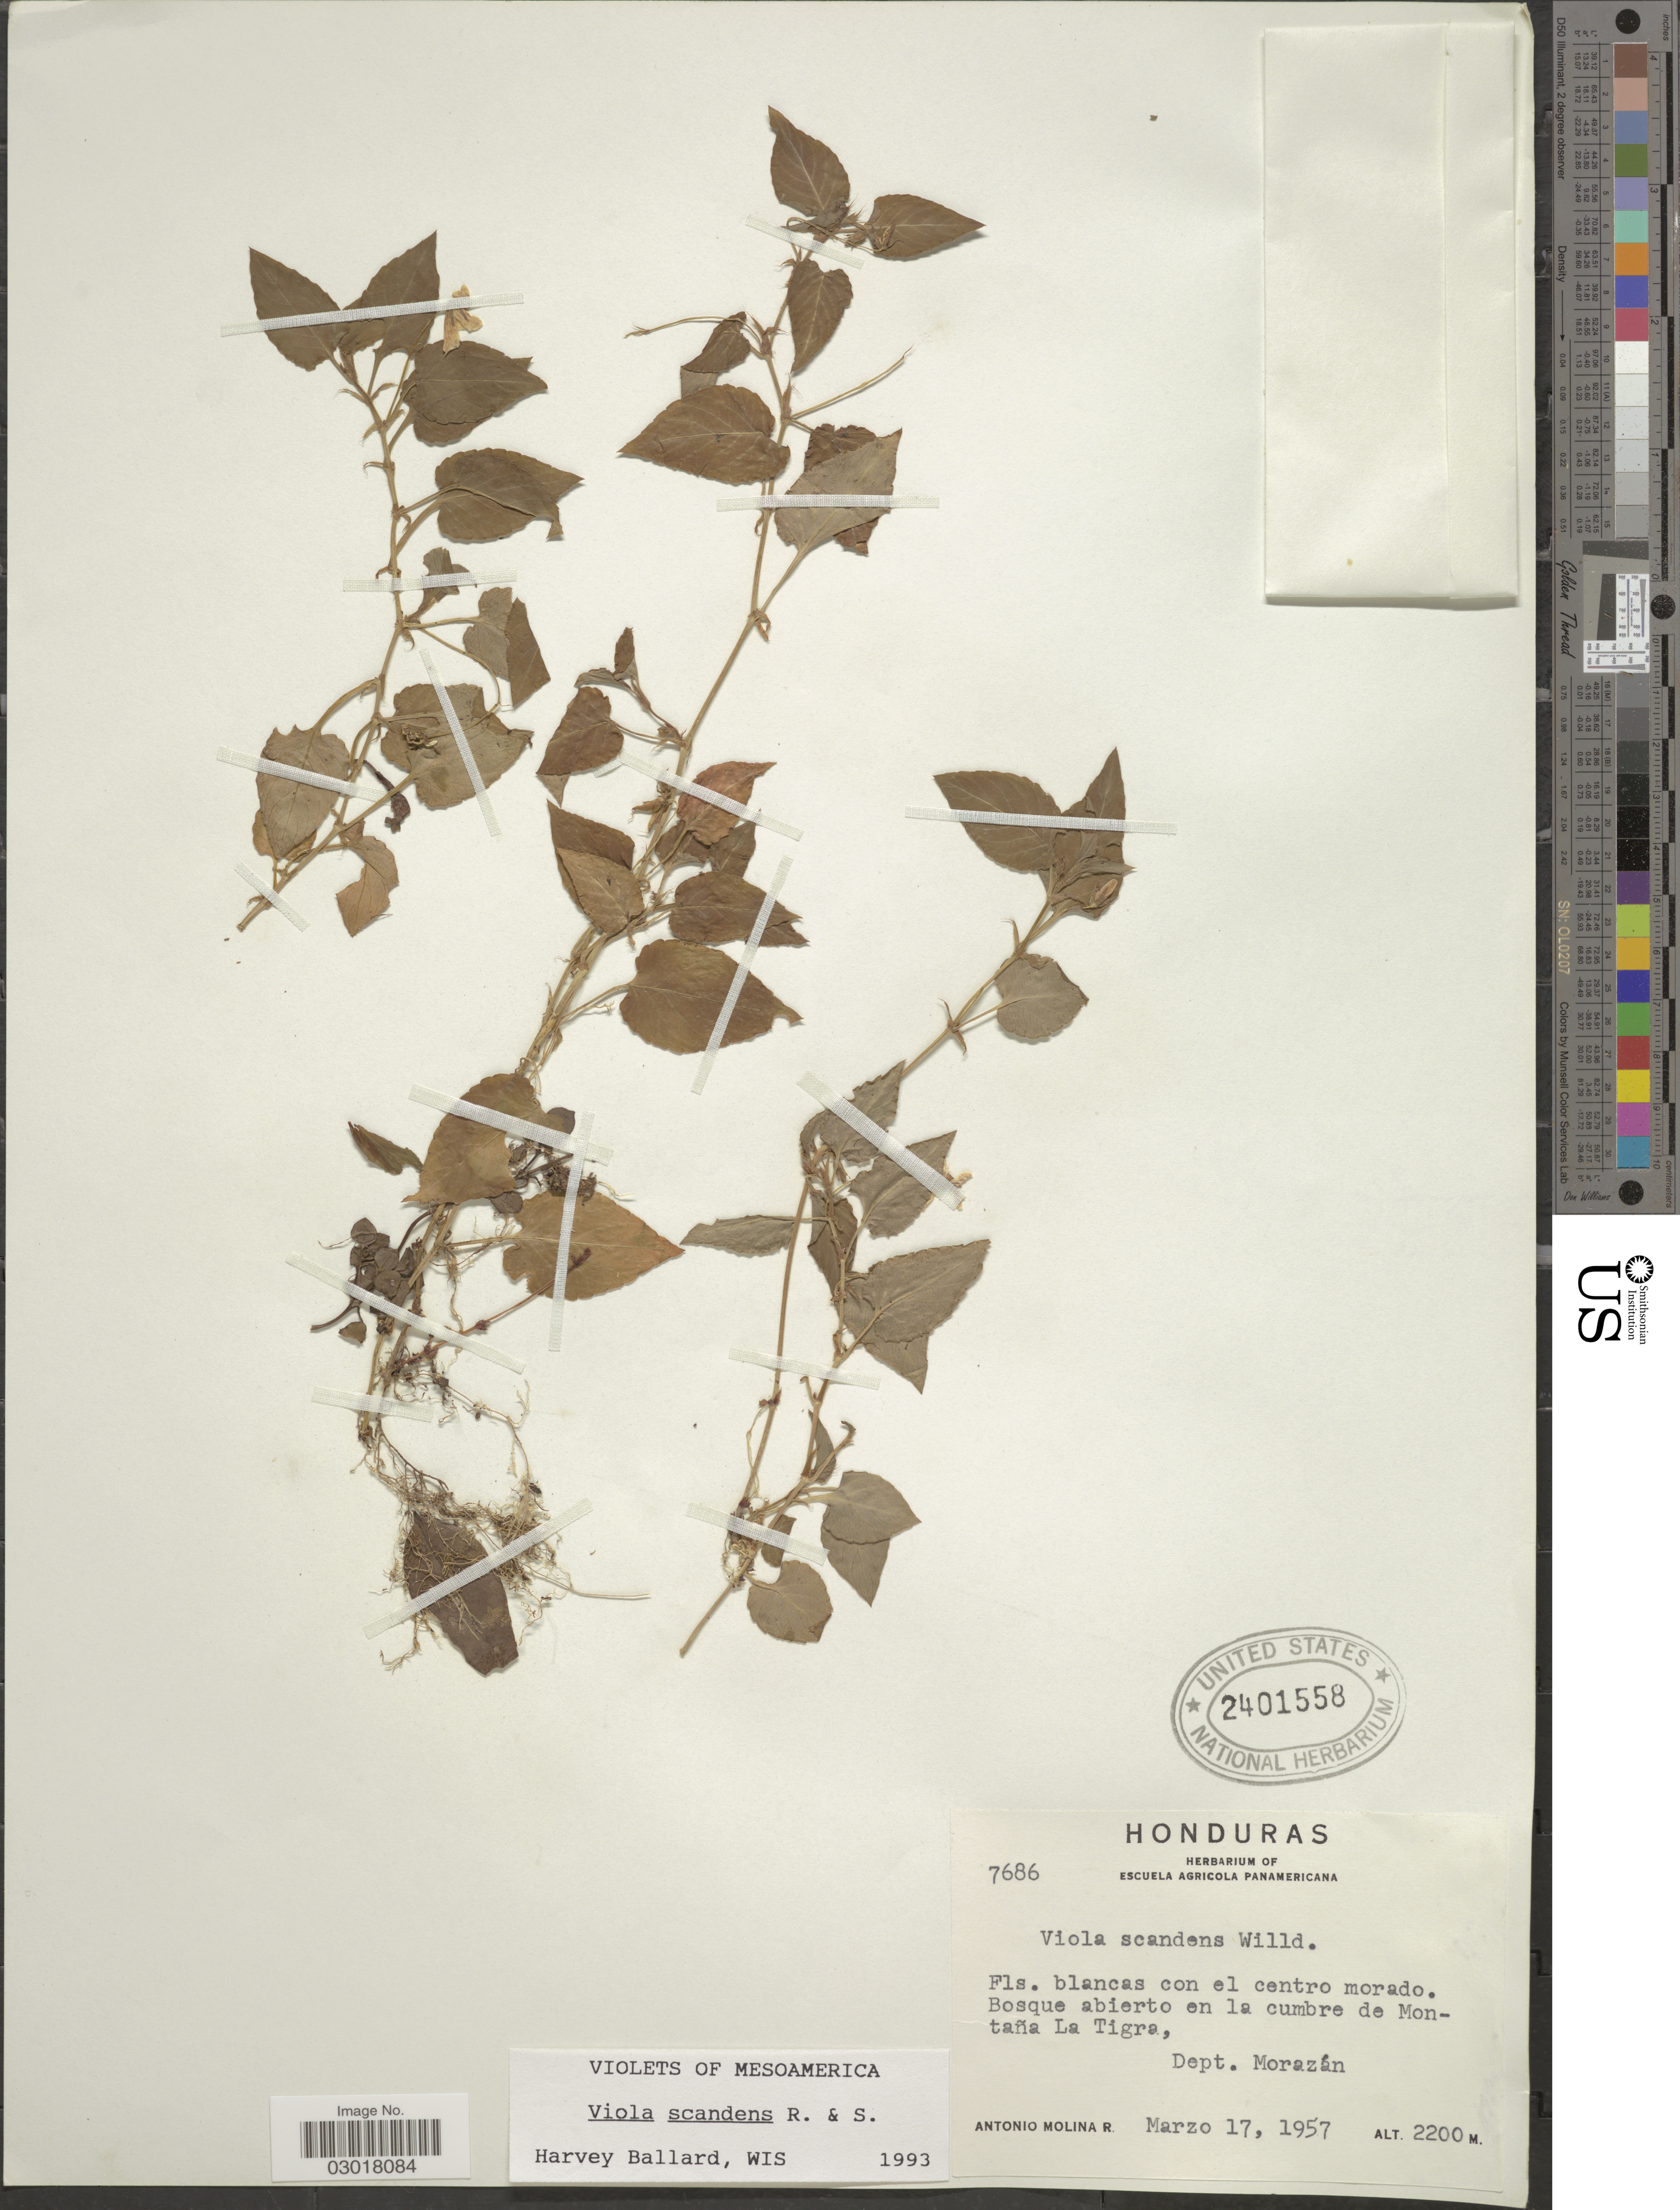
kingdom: Plantae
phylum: Tracheophyta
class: Magnoliopsida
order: Malpighiales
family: Violaceae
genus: Viola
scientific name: Viola scandens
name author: Humb. & Bonpl. ex Schult.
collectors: A. Molina R.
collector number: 7686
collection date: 1957-03-17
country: Honduras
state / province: Fco. Morazán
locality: Bosque abierto en la cumbre de Montaña La Tigra, Dept. Morazán.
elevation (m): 2200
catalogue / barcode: US 2401558